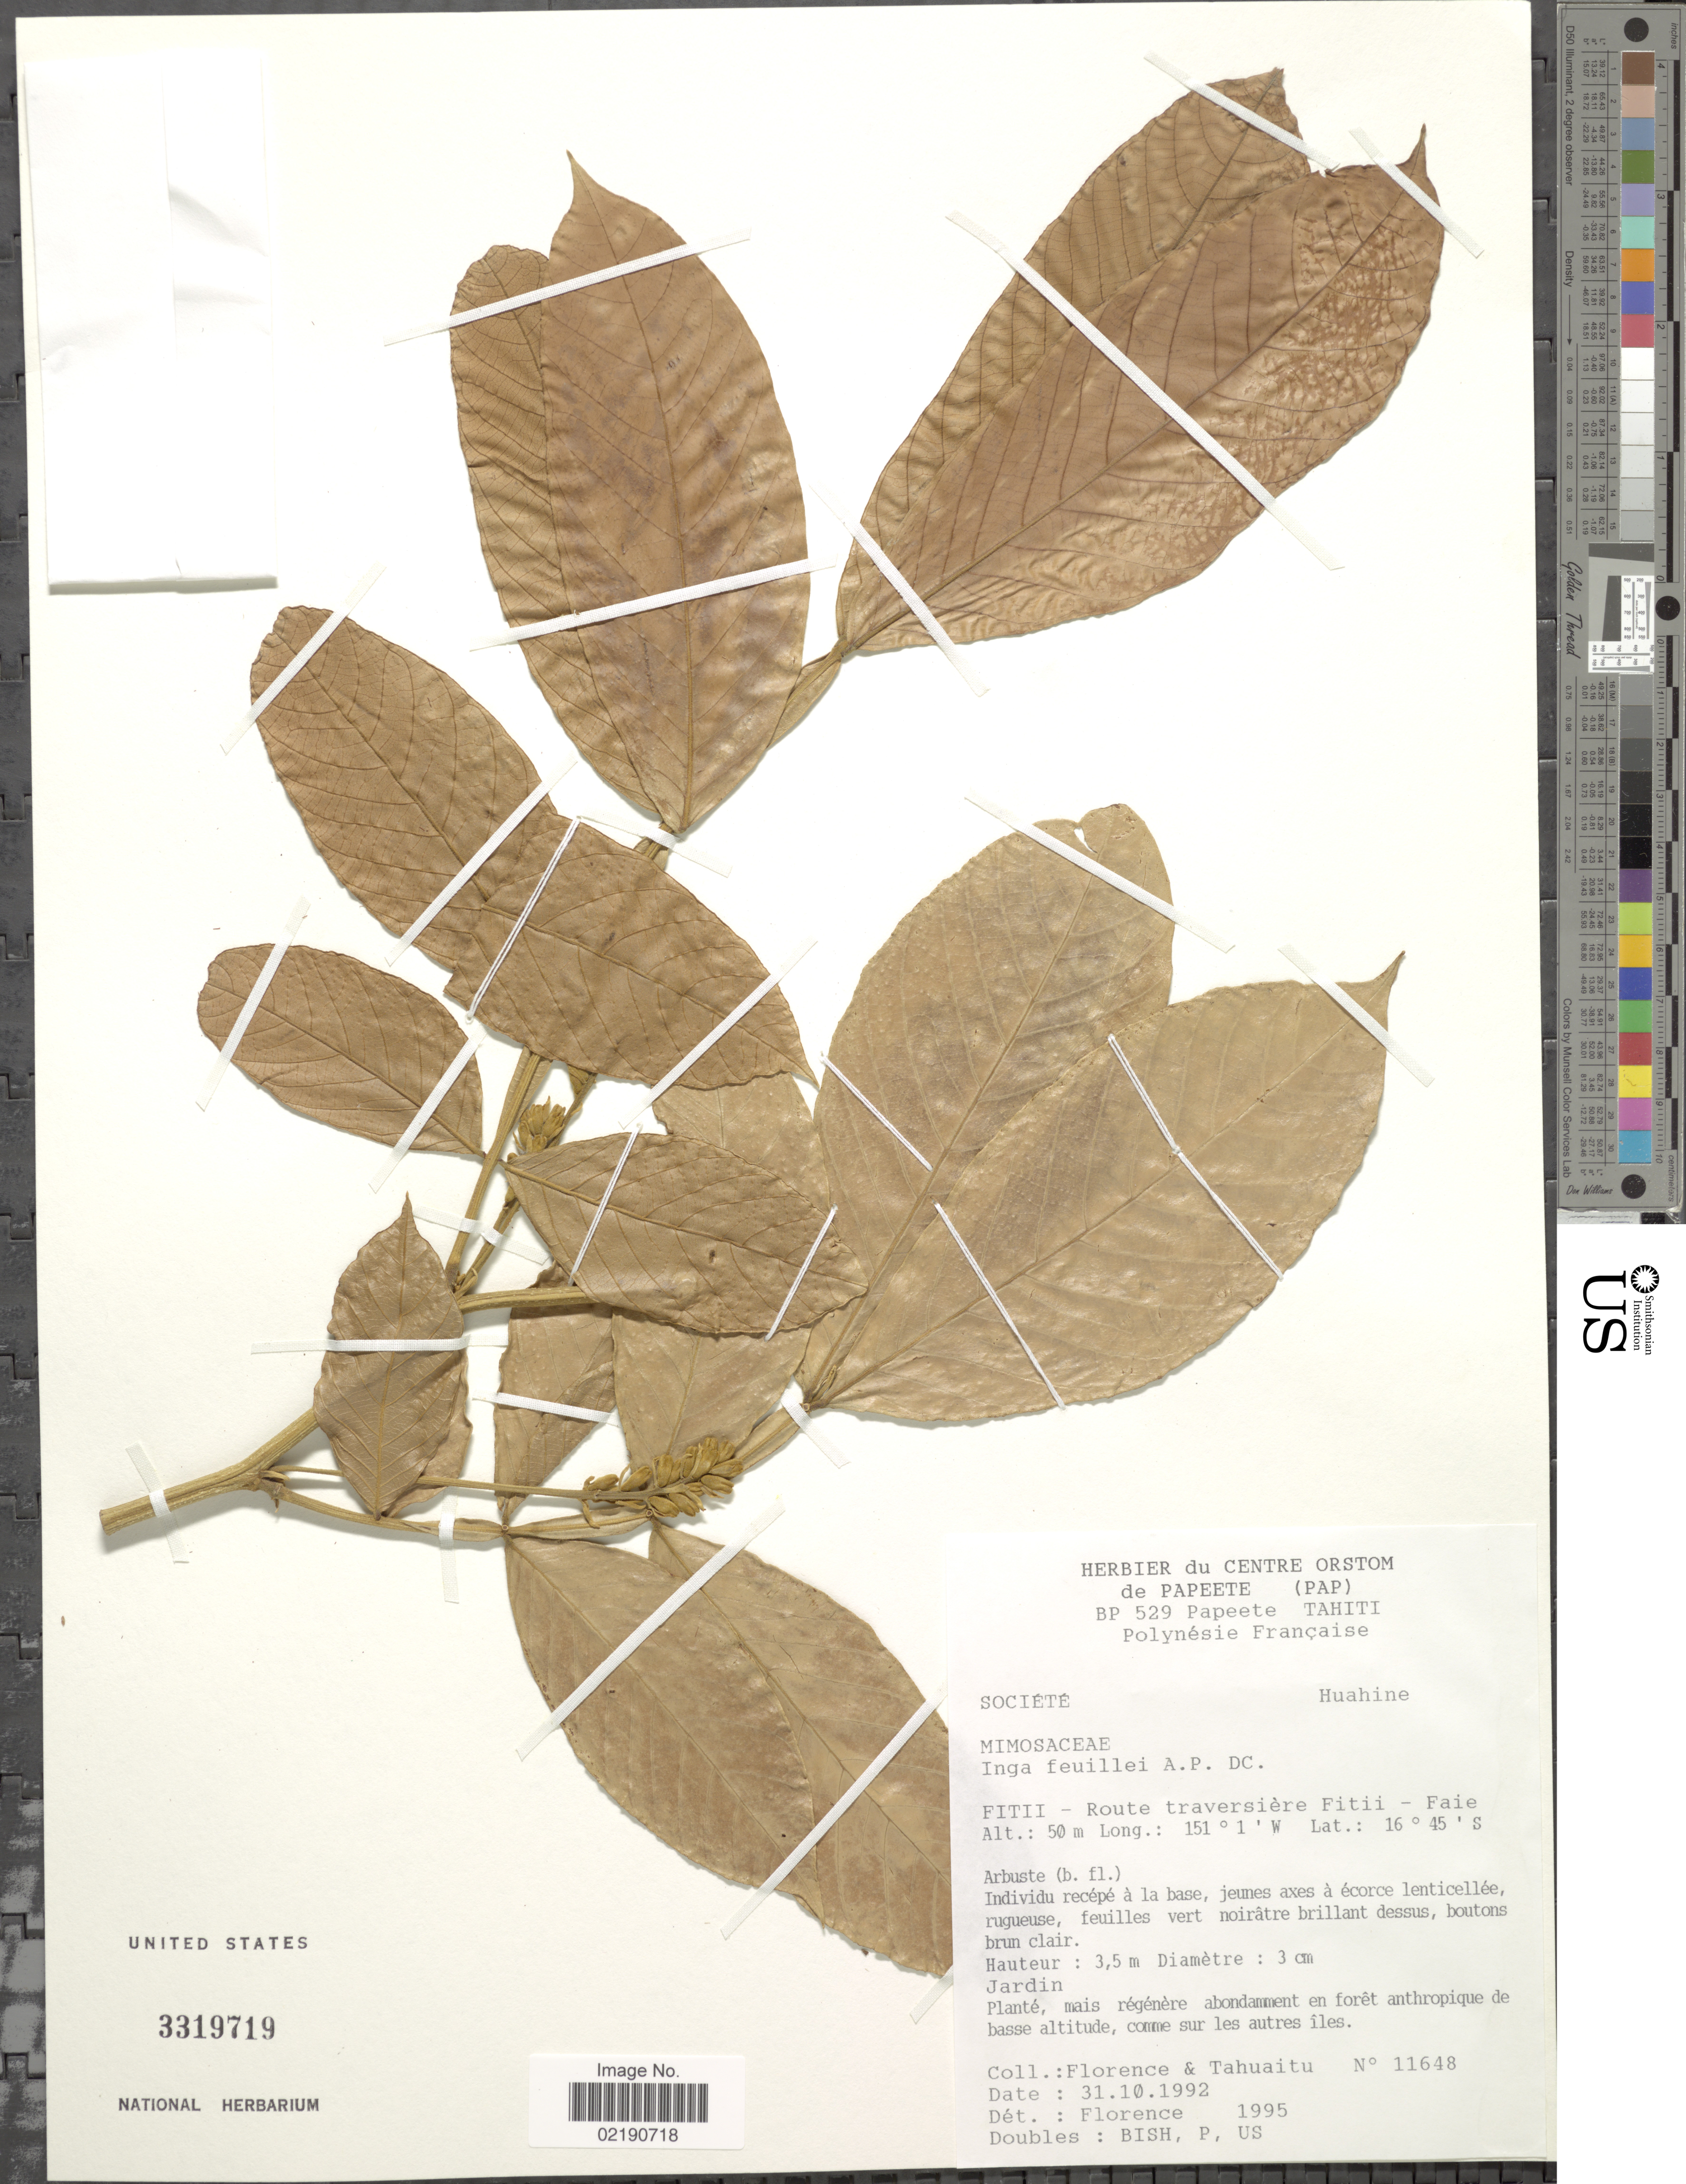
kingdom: Plantae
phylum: Tracheophyta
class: Magnoliopsida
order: Fabales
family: Fabaceae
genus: Inga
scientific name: Inga feuillei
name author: DC.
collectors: -. Florence & -. Tahuaitu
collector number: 11648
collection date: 1992-10-31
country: French Polynesia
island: Huahine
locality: Societe, Huahine, Fitii-Route traversiere Fitii-Faie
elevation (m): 50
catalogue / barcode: US 3319719